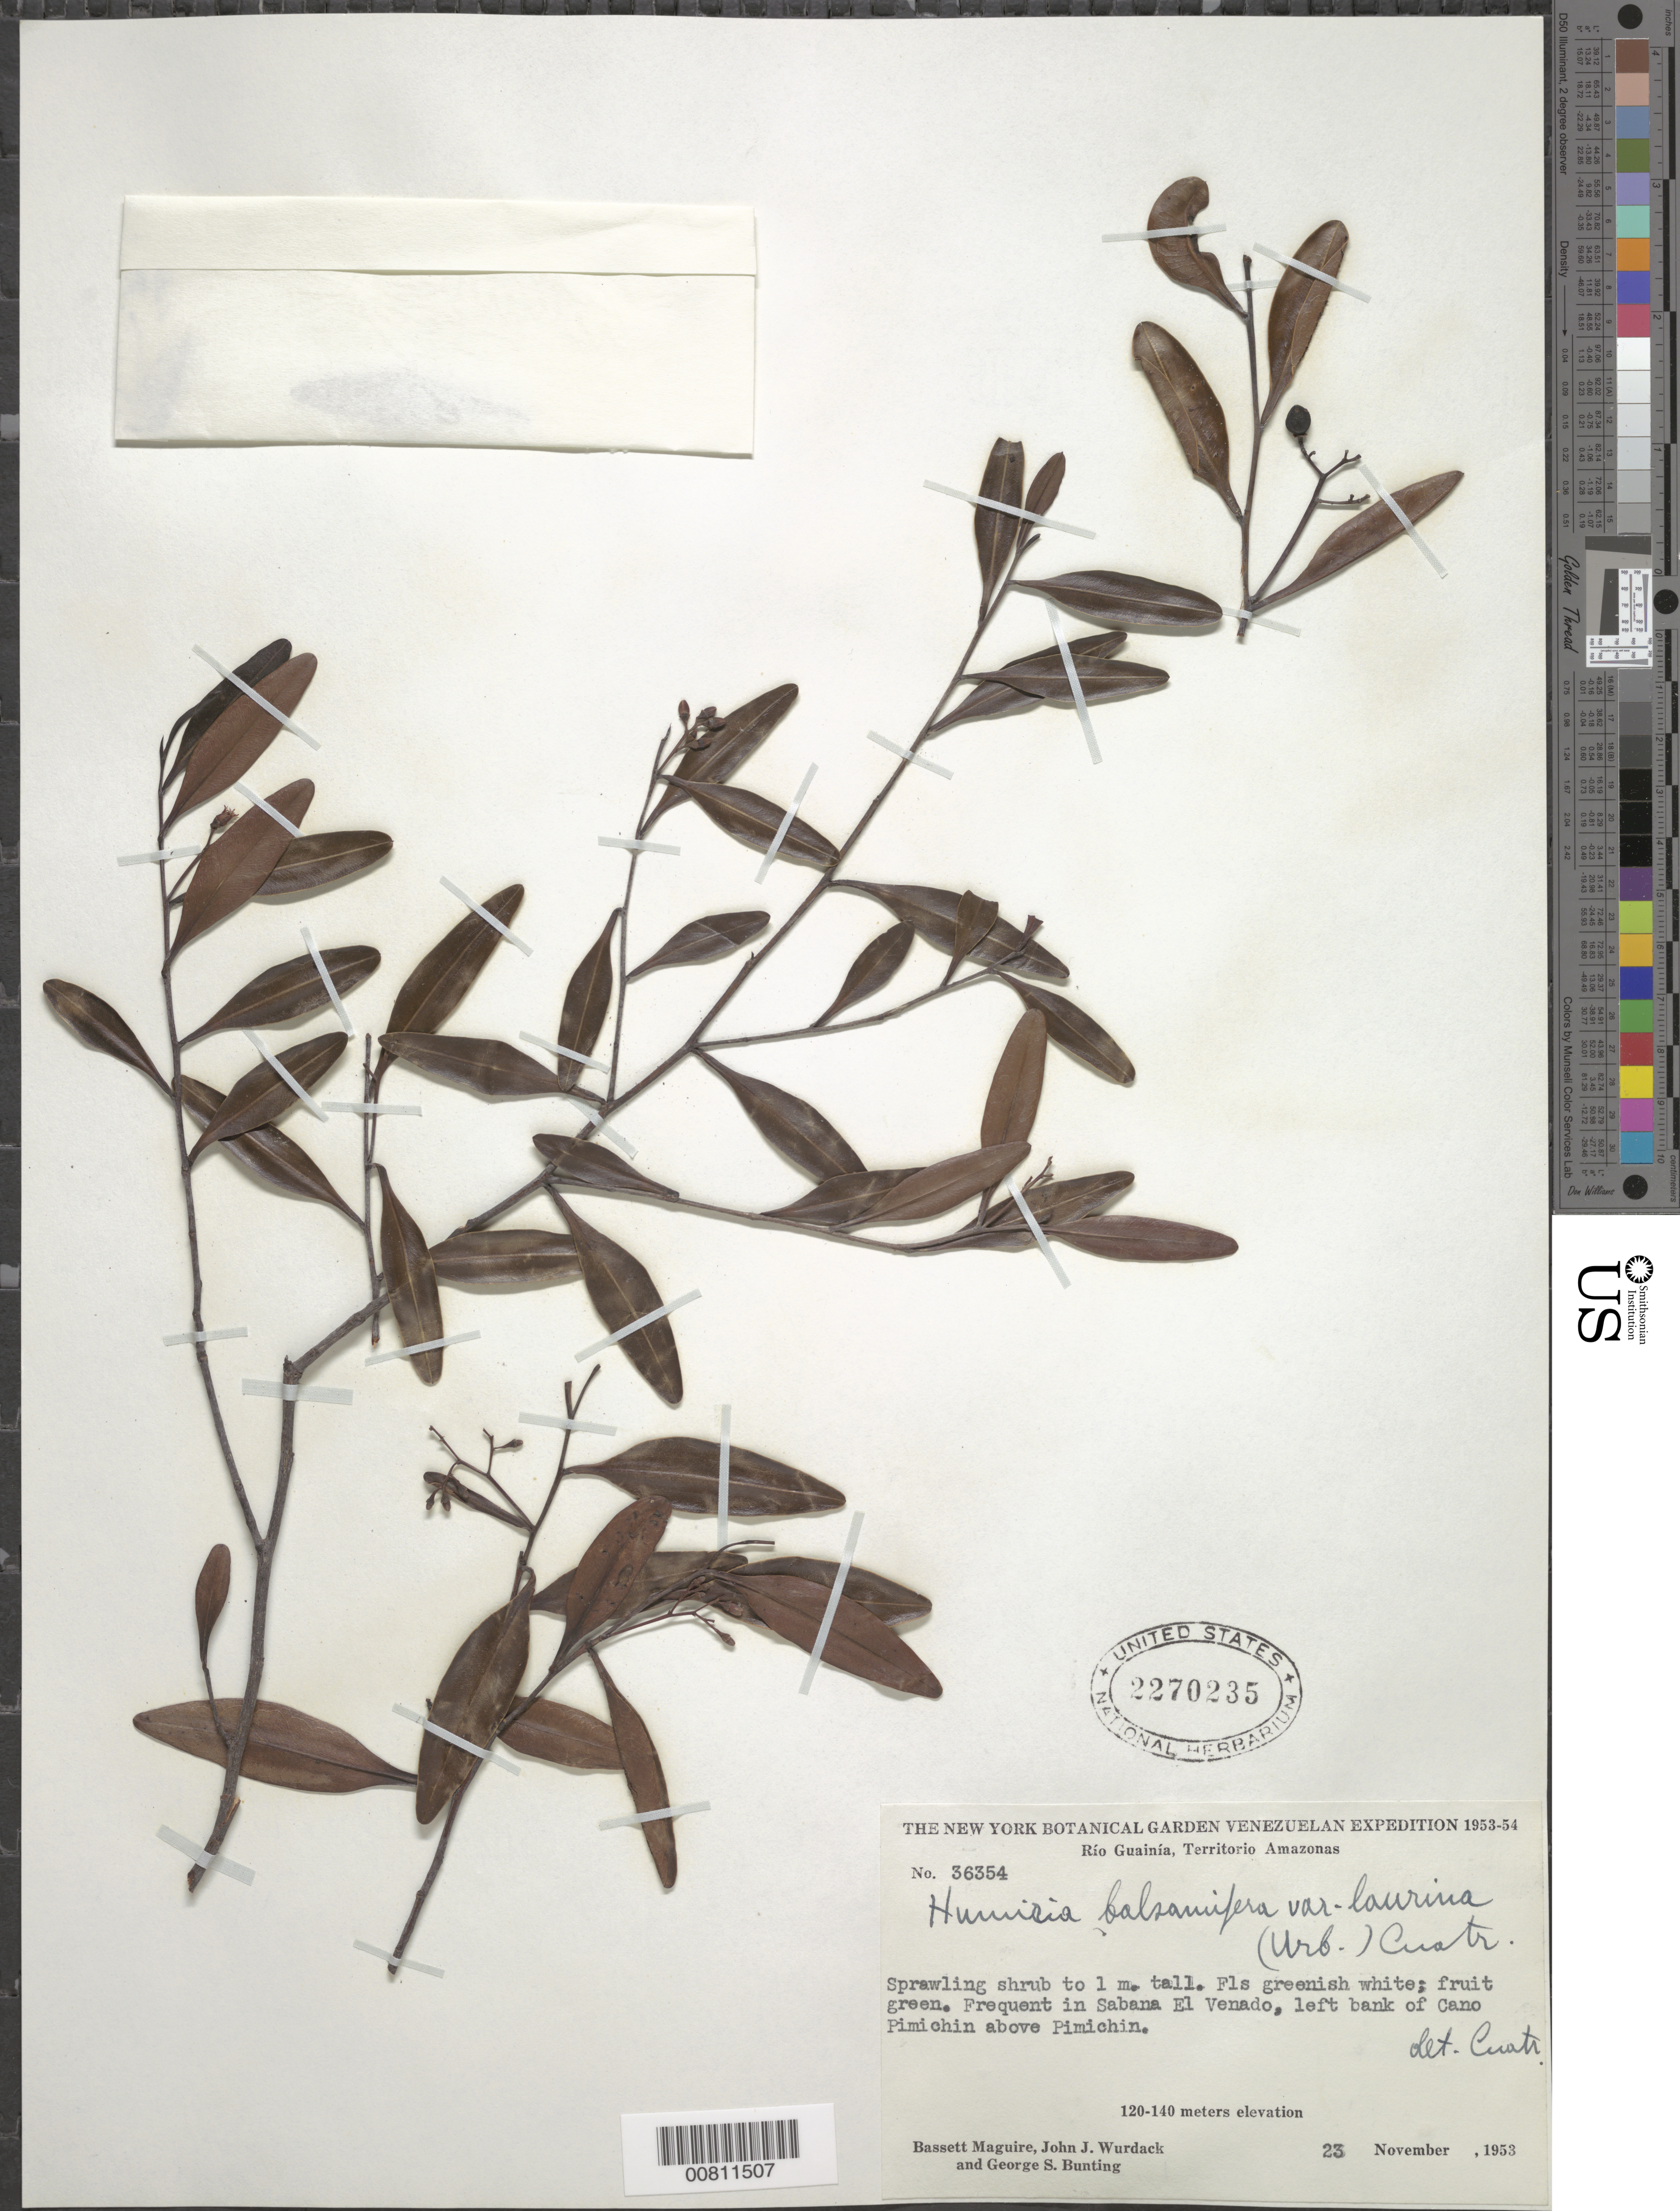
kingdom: Plantae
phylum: Tracheophyta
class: Magnoliopsida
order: Malpighiales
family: Humiriaceae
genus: Humiria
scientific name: Humiria balsamifera var. laurina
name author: Cuatrec.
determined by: Cuatrecasas, J.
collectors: B. Maguire, J. J. Wurdack & G. S. Bunting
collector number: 36354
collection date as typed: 23-Nov-53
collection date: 1953-11-23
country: Venezuela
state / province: Amazonas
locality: Río Guainía, Sabana El Venado, left bank of Caño Pimichin, above Pimichin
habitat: Savanna and caño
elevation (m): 120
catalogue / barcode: US 2270235